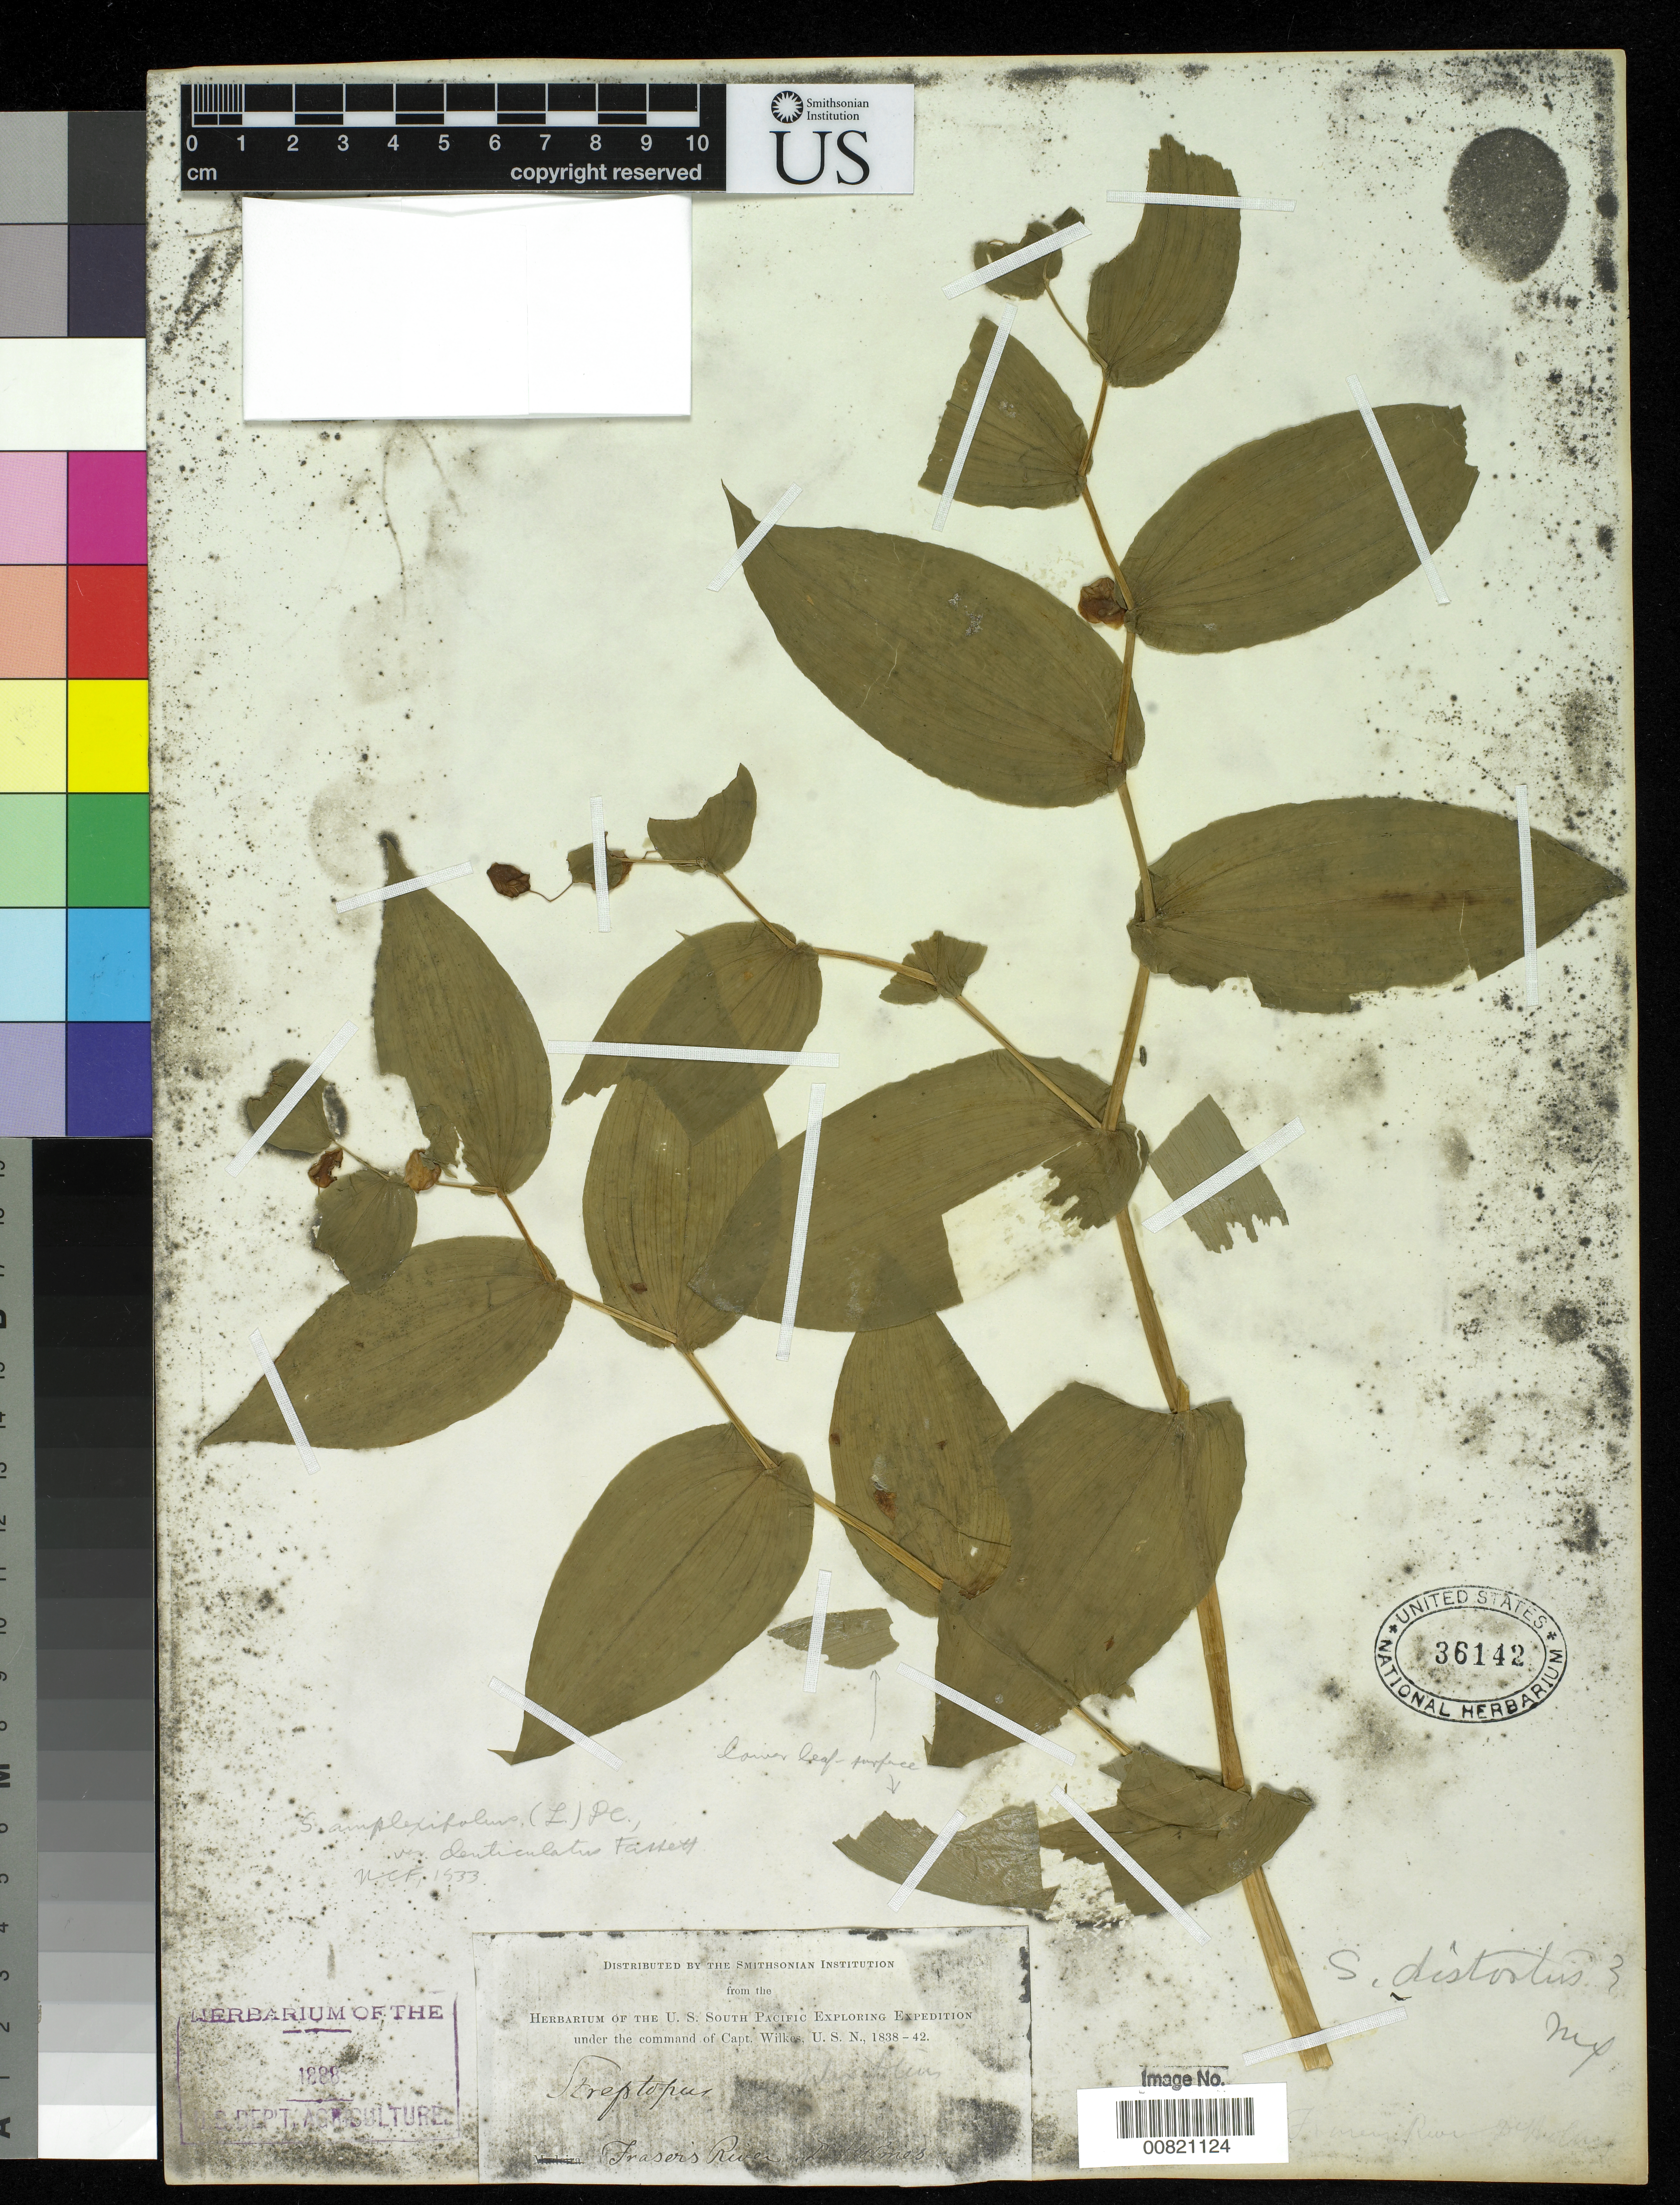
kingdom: Plantae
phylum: Tracheophyta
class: Liliopsida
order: Liliales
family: Liliaceae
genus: Streptopus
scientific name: Streptopus amplexifolius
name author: (L.) DC.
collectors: Wilkes Explor. Exped.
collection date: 1838/1842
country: United States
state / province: Washington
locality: Fraser's River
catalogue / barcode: US 36142